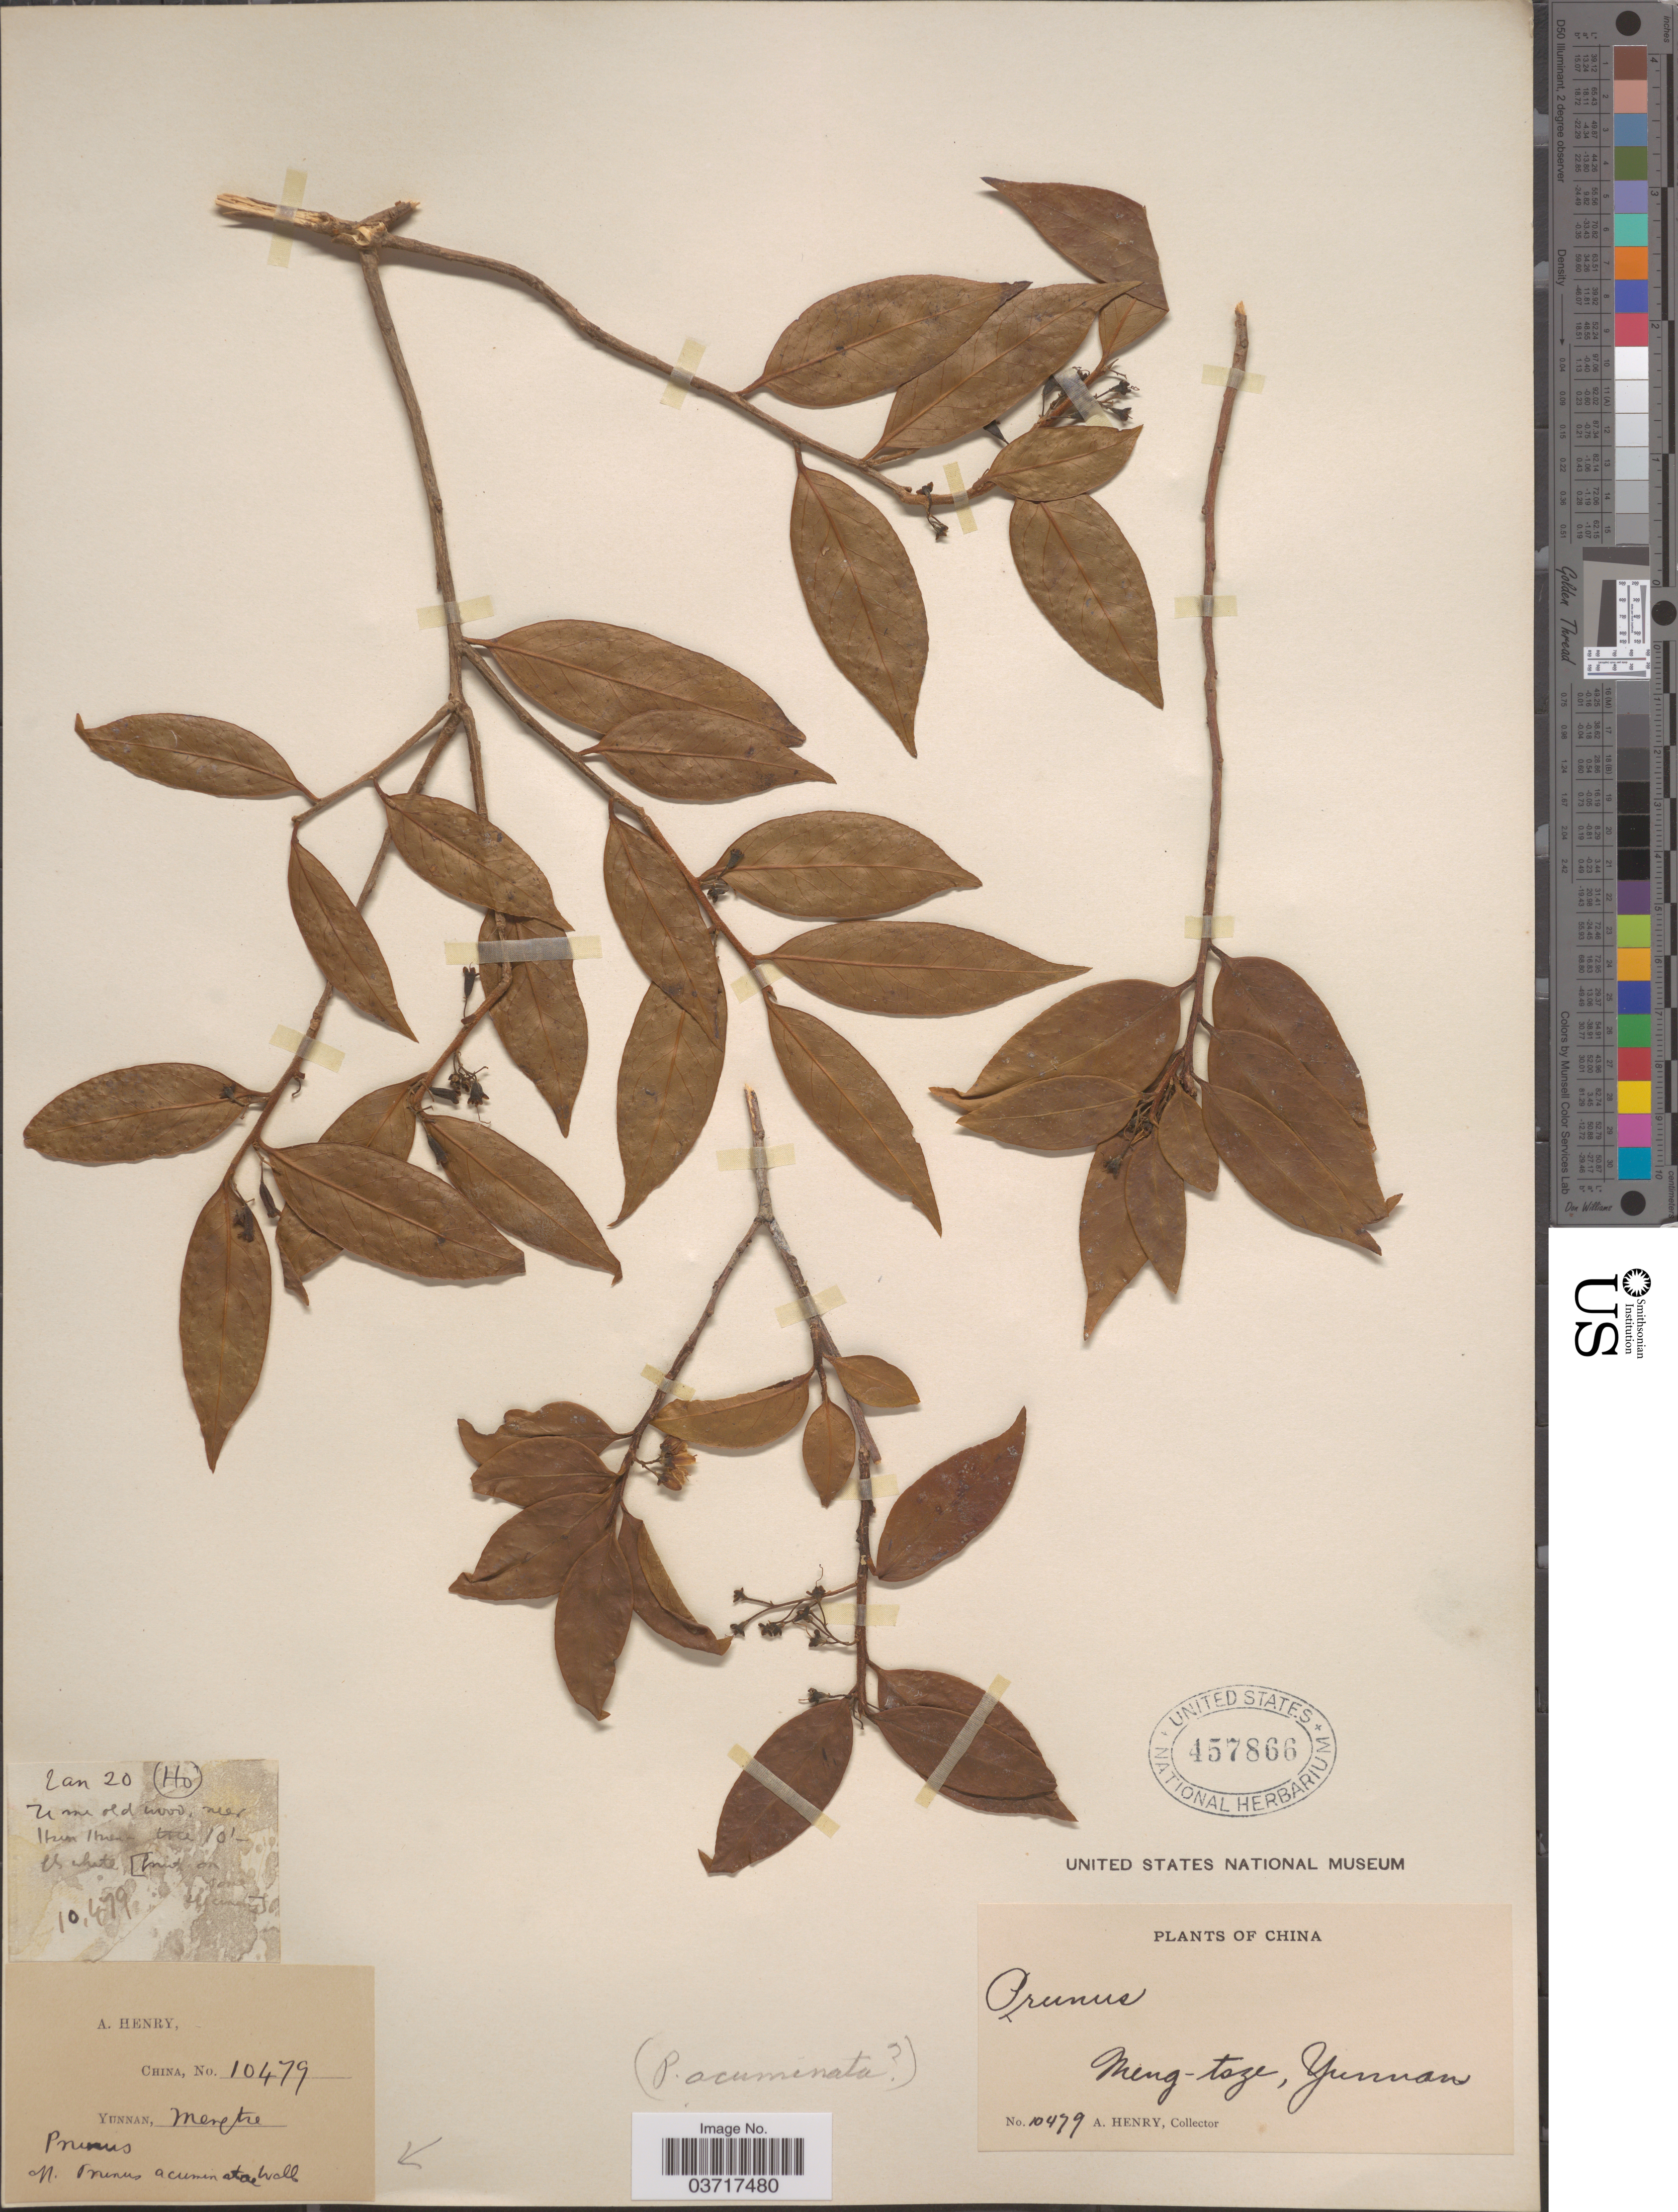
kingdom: Plantae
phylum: Tracheophyta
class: Magnoliopsida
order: Rosales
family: Rosaceae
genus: Prunus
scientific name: Prunus acuminata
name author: Michx.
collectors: A. Henry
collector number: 10479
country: China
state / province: Yunnan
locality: Ming-tsze.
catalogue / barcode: US 457866